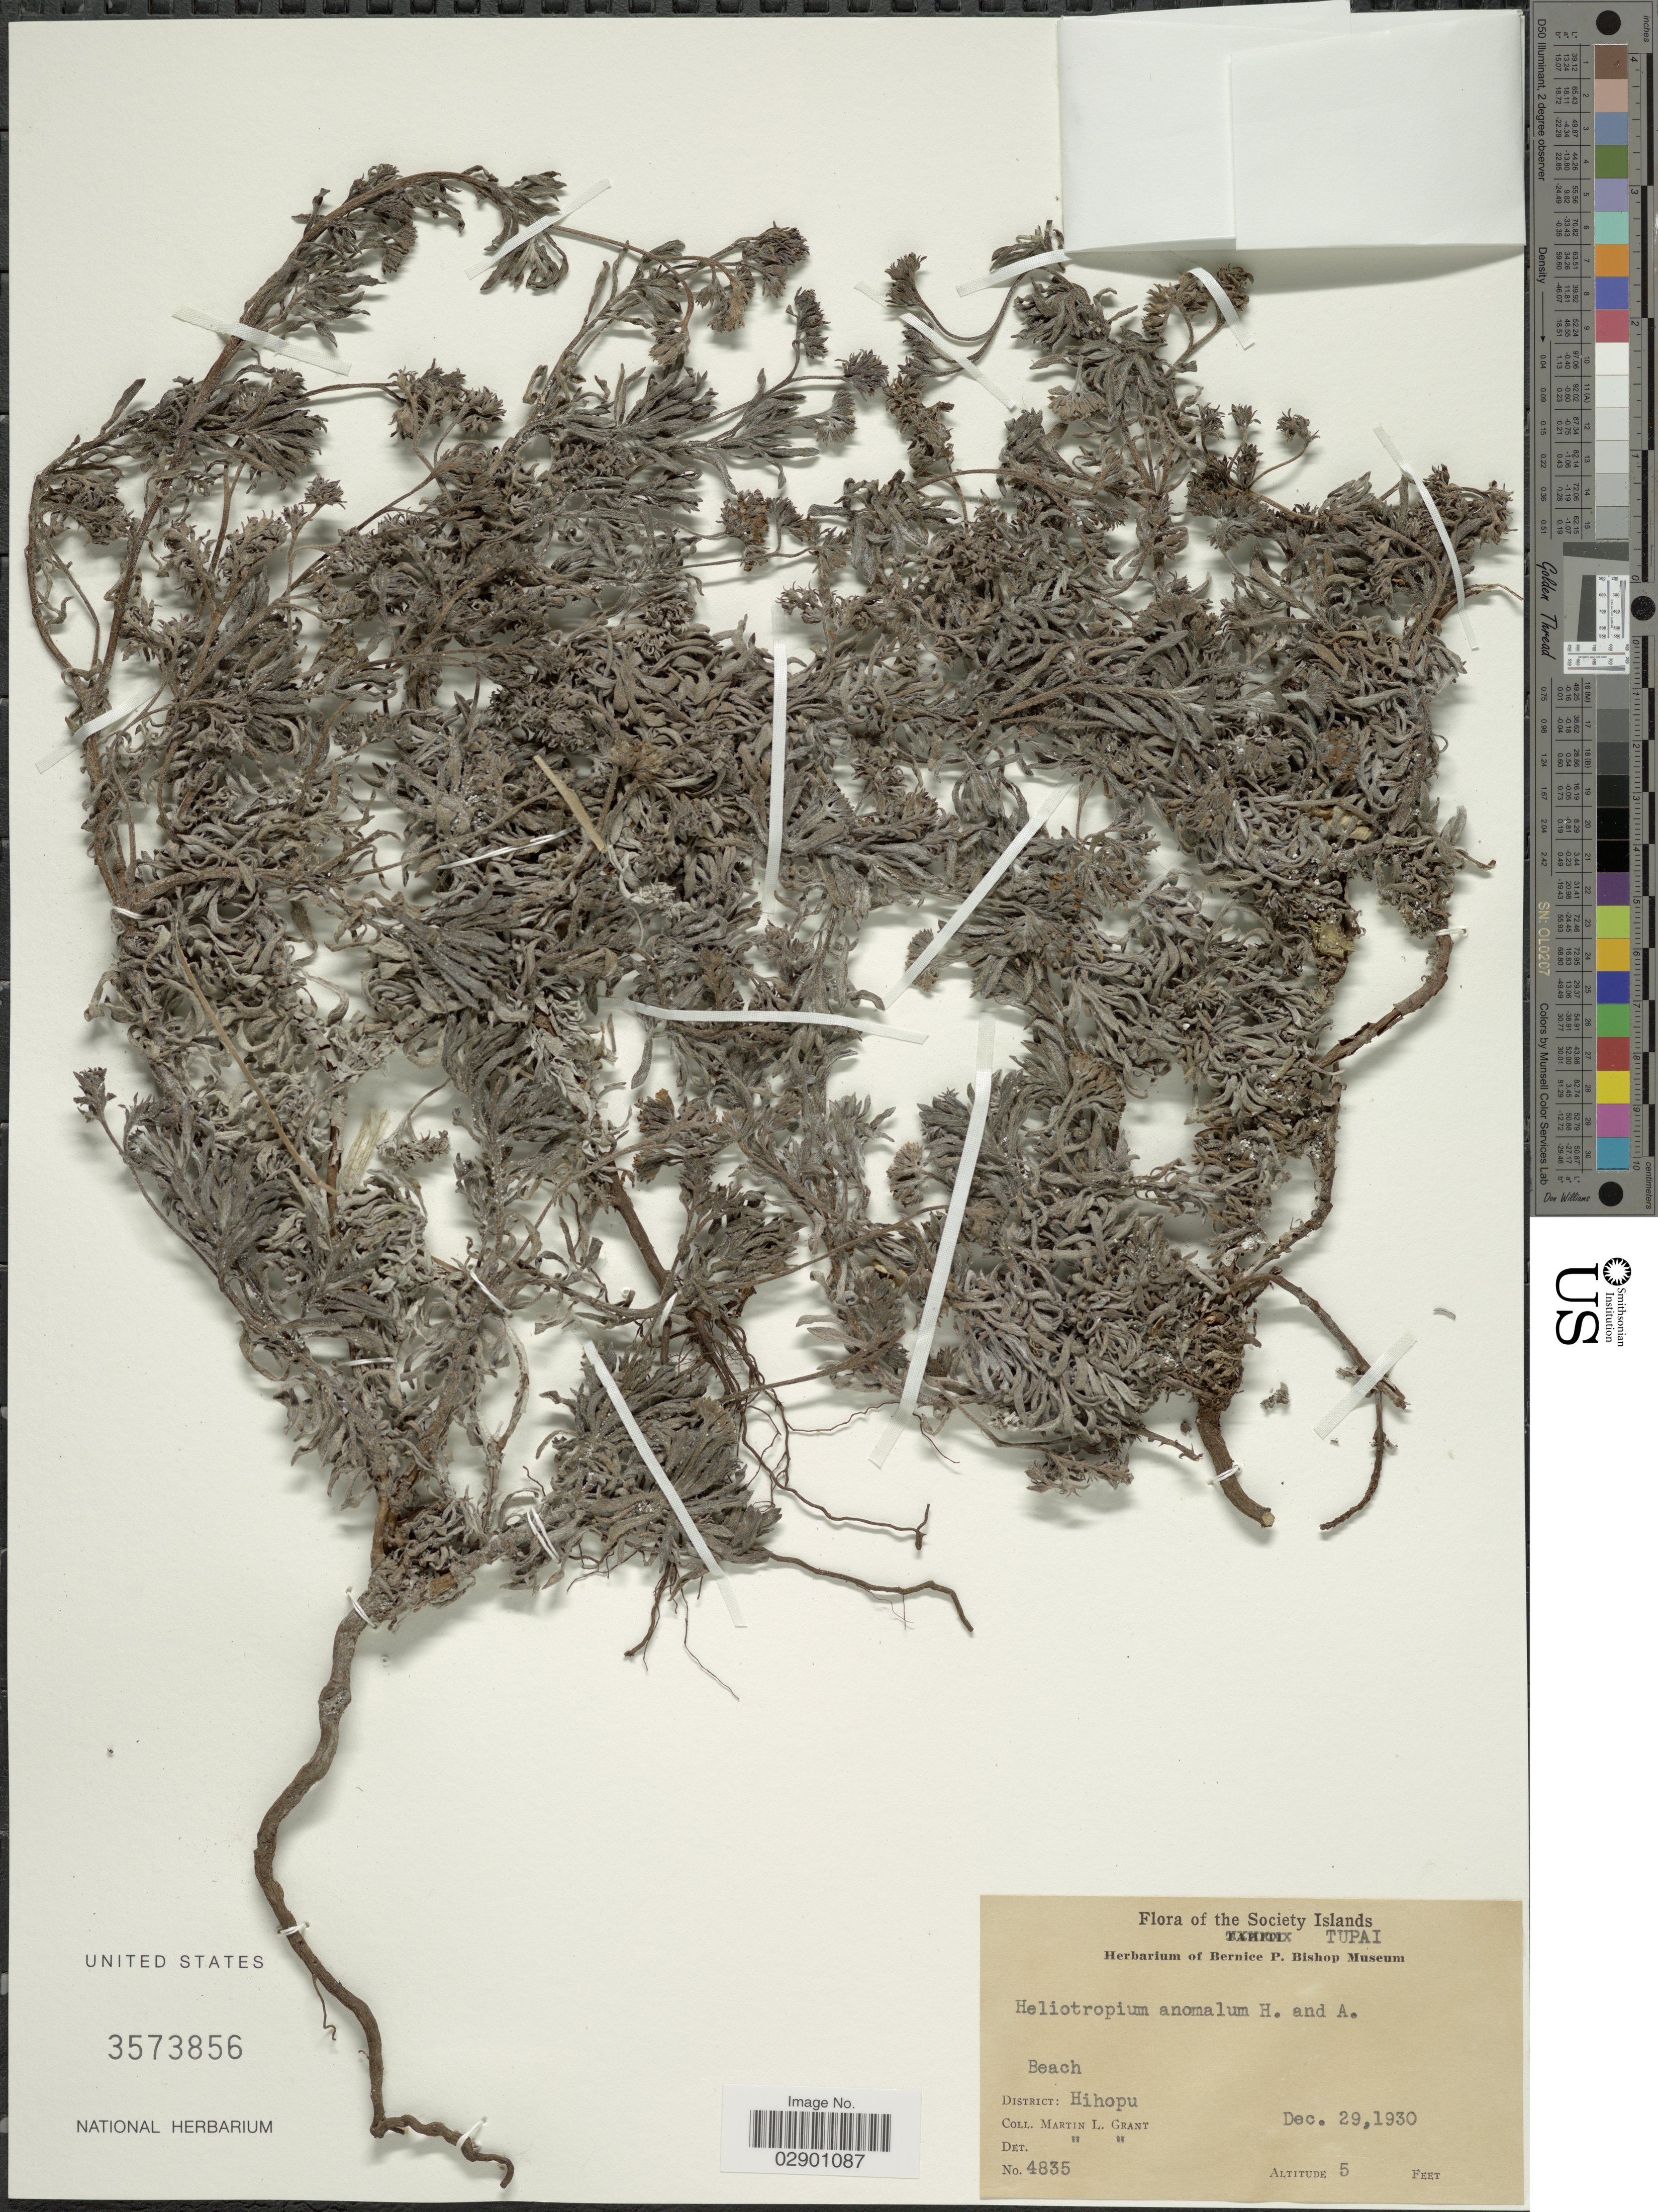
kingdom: Plantae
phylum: Tracheophyta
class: Magnoliopsida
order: Boraginales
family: Heliotropiaceae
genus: Heliotropium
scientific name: Heliotropium anomalum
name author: Hook. & Arn.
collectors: M. L. Grant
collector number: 4835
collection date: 1930-12-29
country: French Polynesia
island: Tupai Atoll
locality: The Society Islands. Tupai. District: Hihopu.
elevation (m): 2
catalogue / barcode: US 3573856